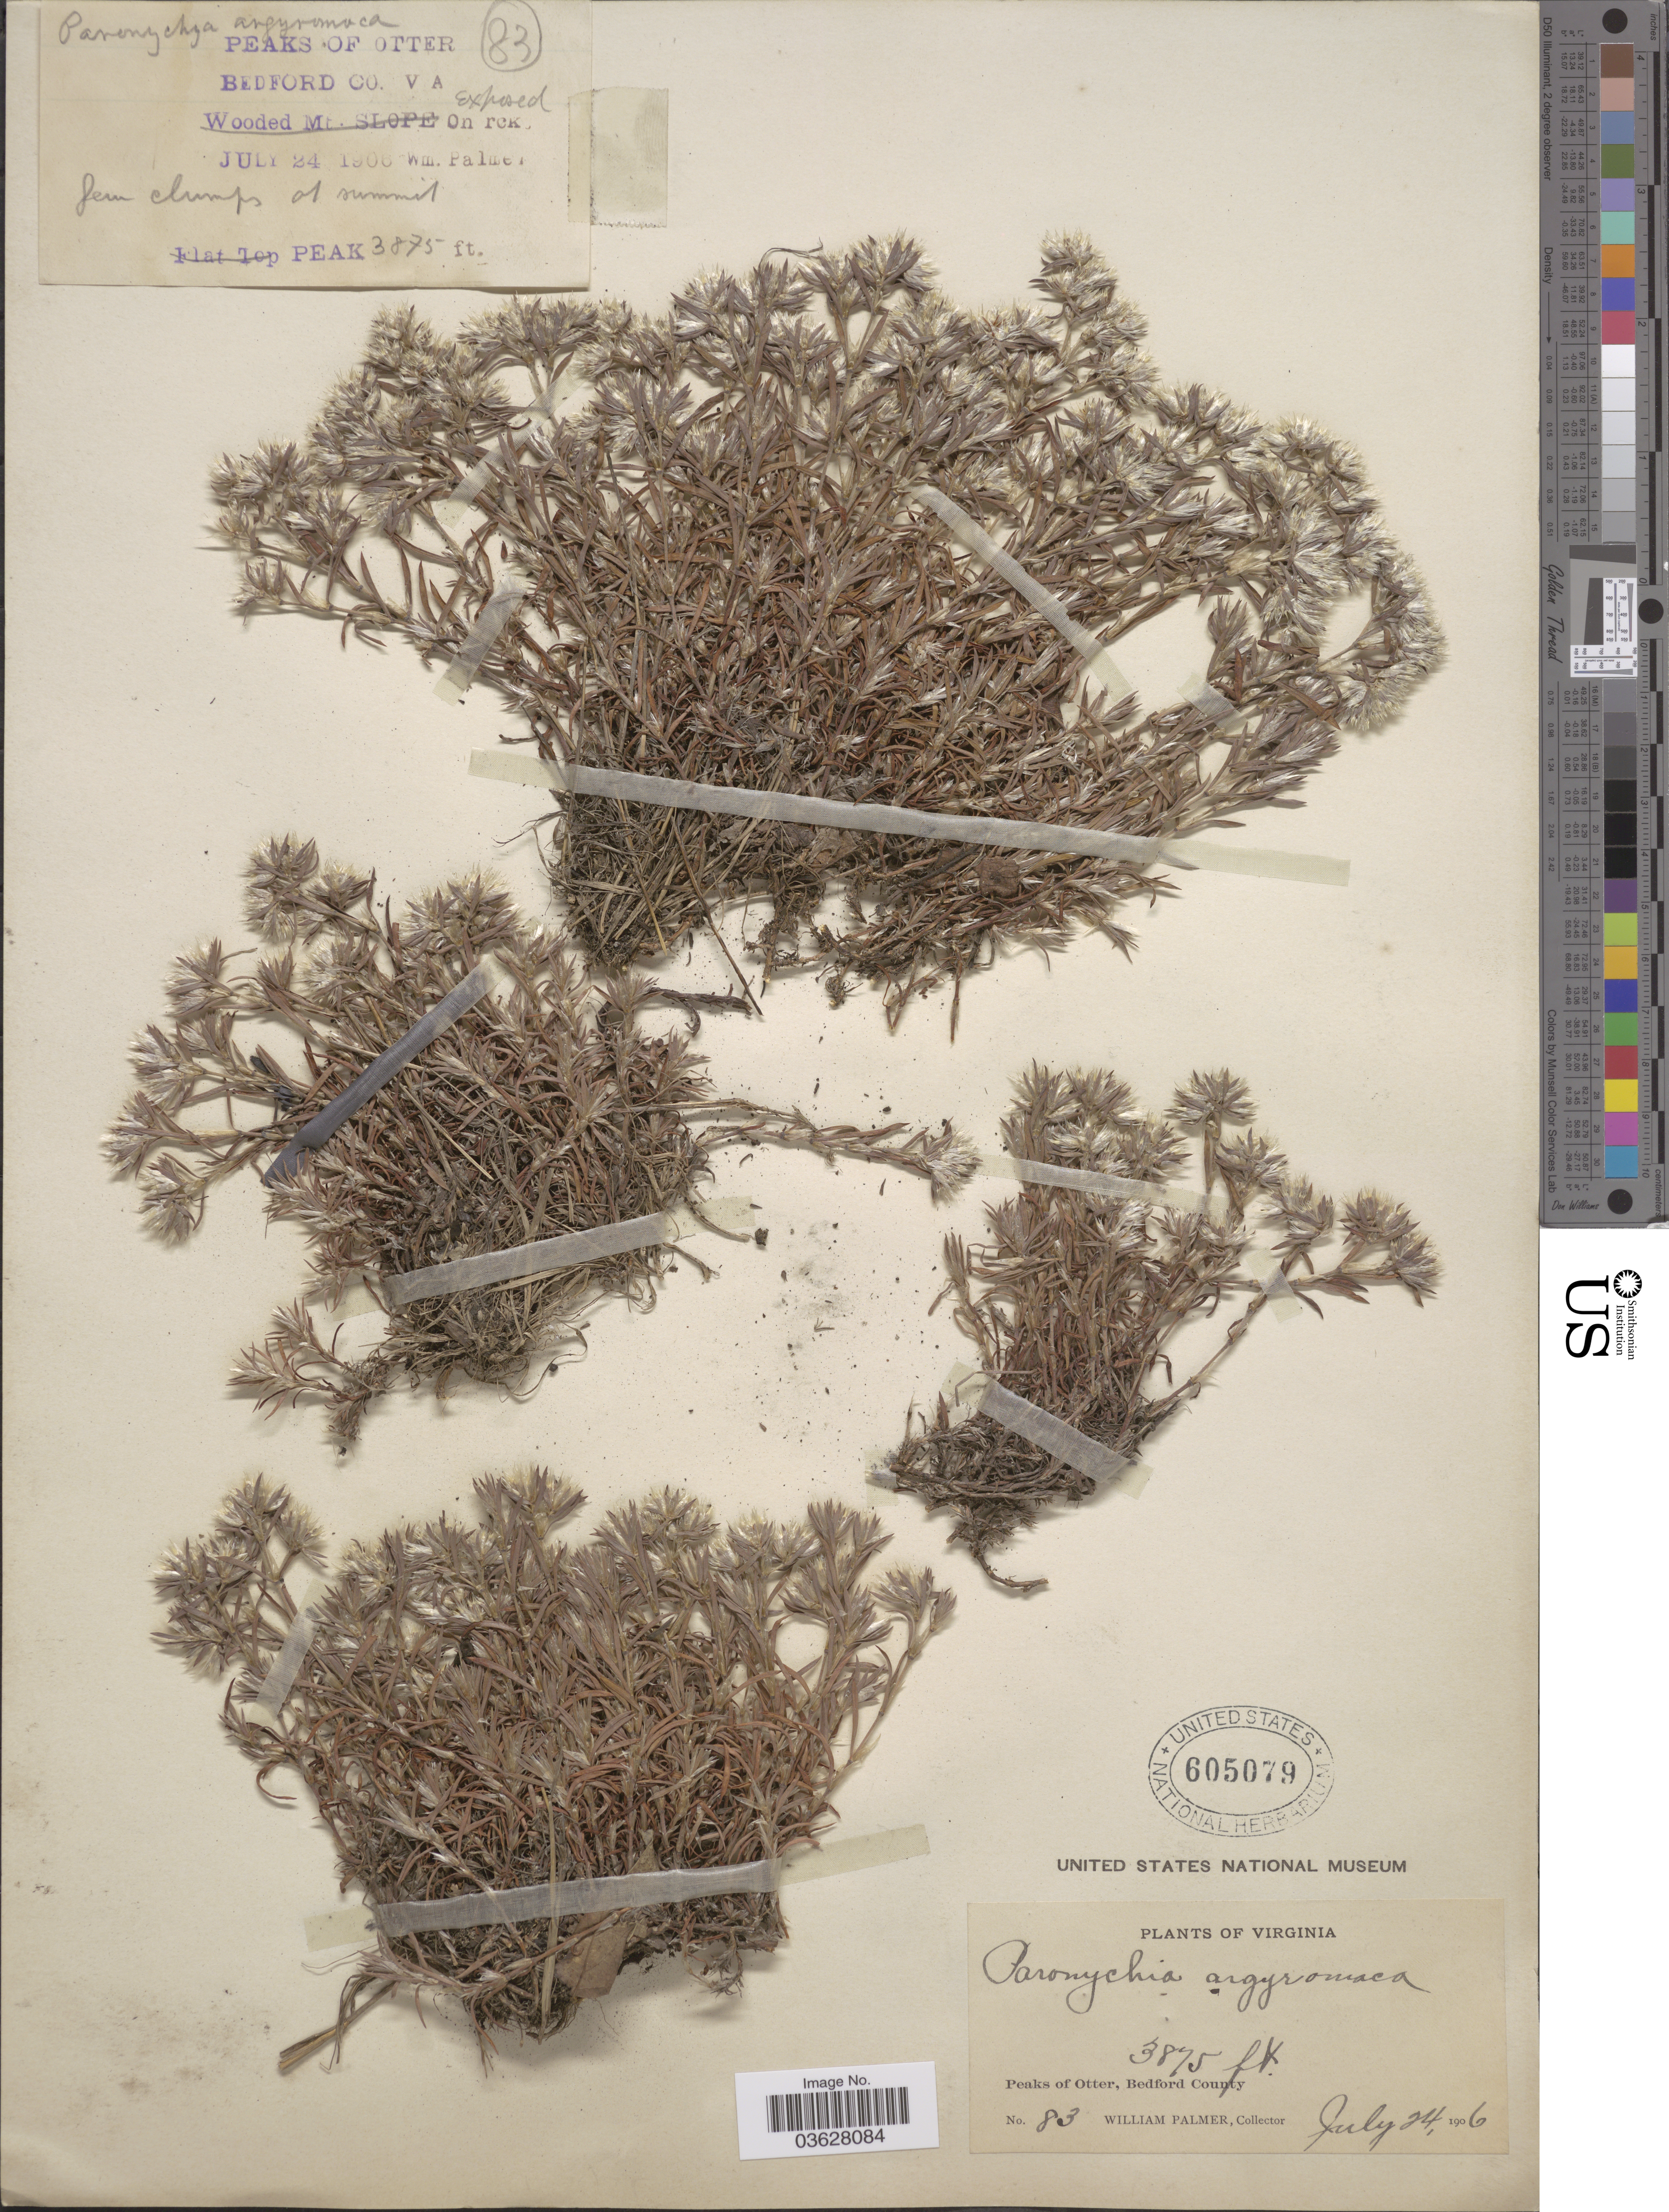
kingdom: Plantae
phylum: Tracheophyta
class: Magnoliopsida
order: Caryophyllales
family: Caryophyllaceae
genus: Paronychia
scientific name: Paronychia sp.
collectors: W. Palmer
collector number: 83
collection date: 1906-07-24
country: United States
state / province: Virginia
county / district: Bedford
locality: Peaks of Otter, Bedford County.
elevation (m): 1181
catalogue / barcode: US 605079